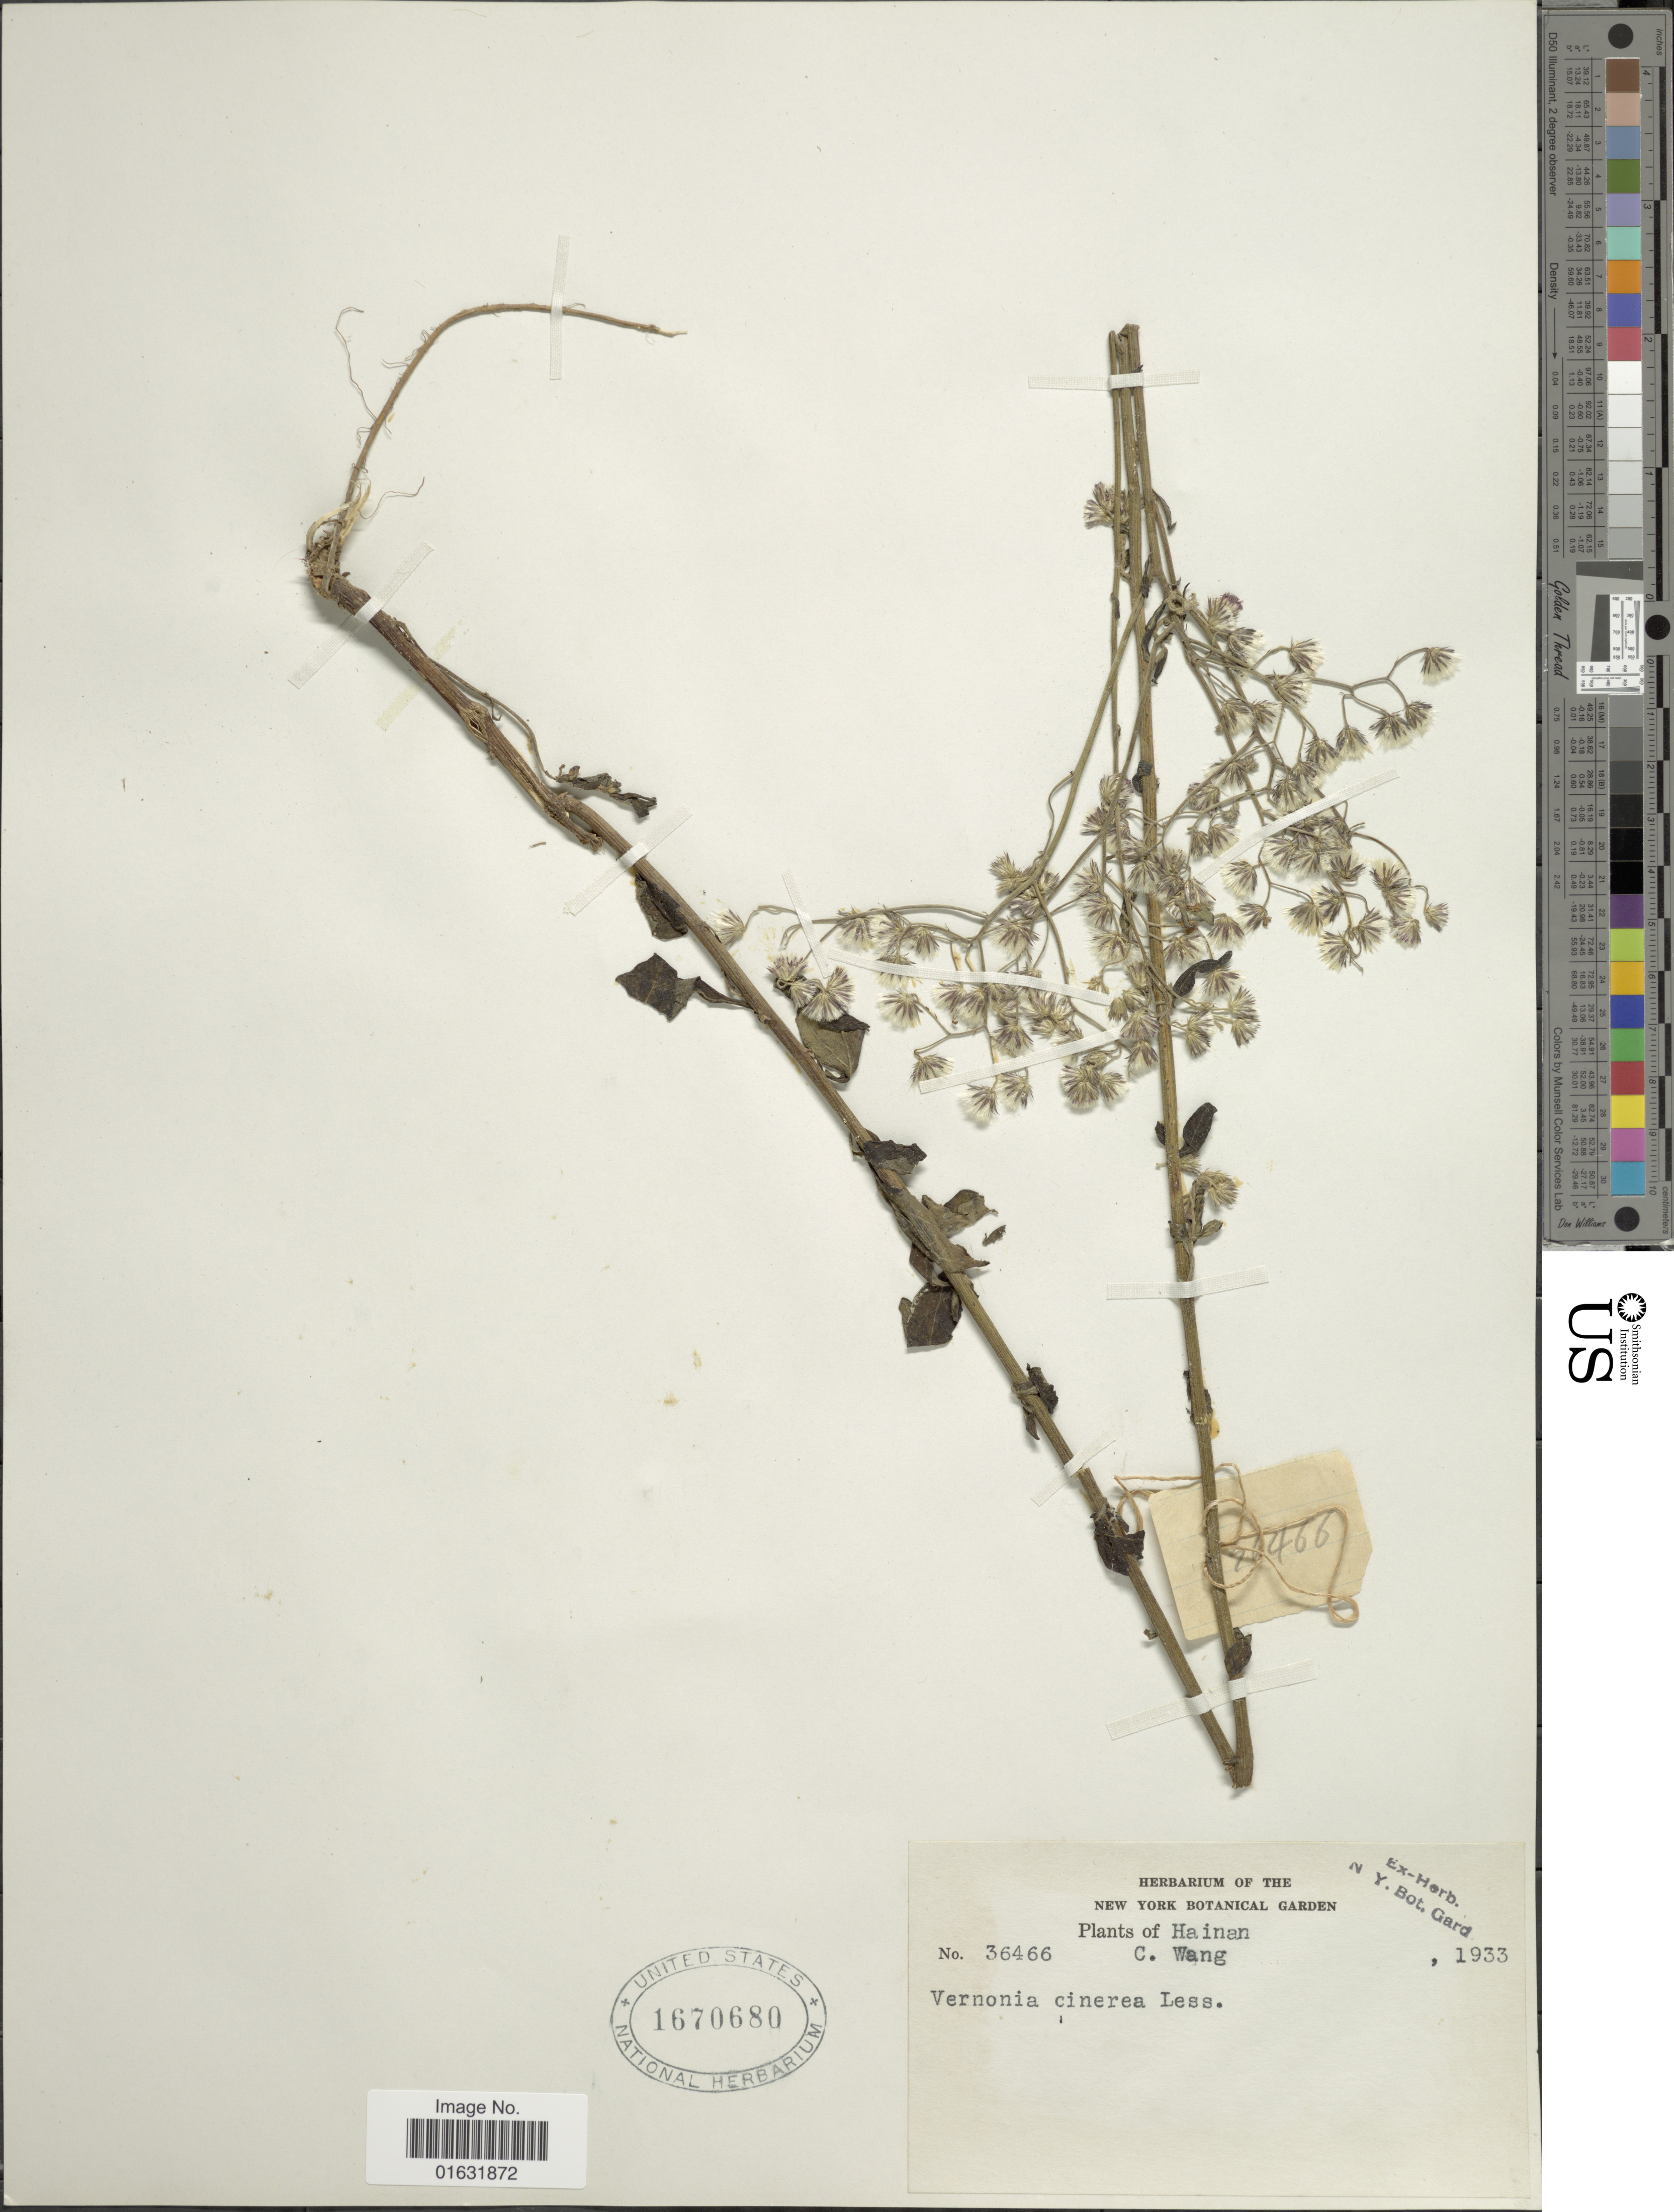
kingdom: Plantae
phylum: Tracheophyta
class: Magnoliopsida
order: Asterales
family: Asteraceae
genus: Cyanthillium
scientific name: Cyanthillium cinereum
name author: (L.) H. Rob.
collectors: C. Wang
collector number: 36466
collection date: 1933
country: China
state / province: Hainan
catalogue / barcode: US 1670680